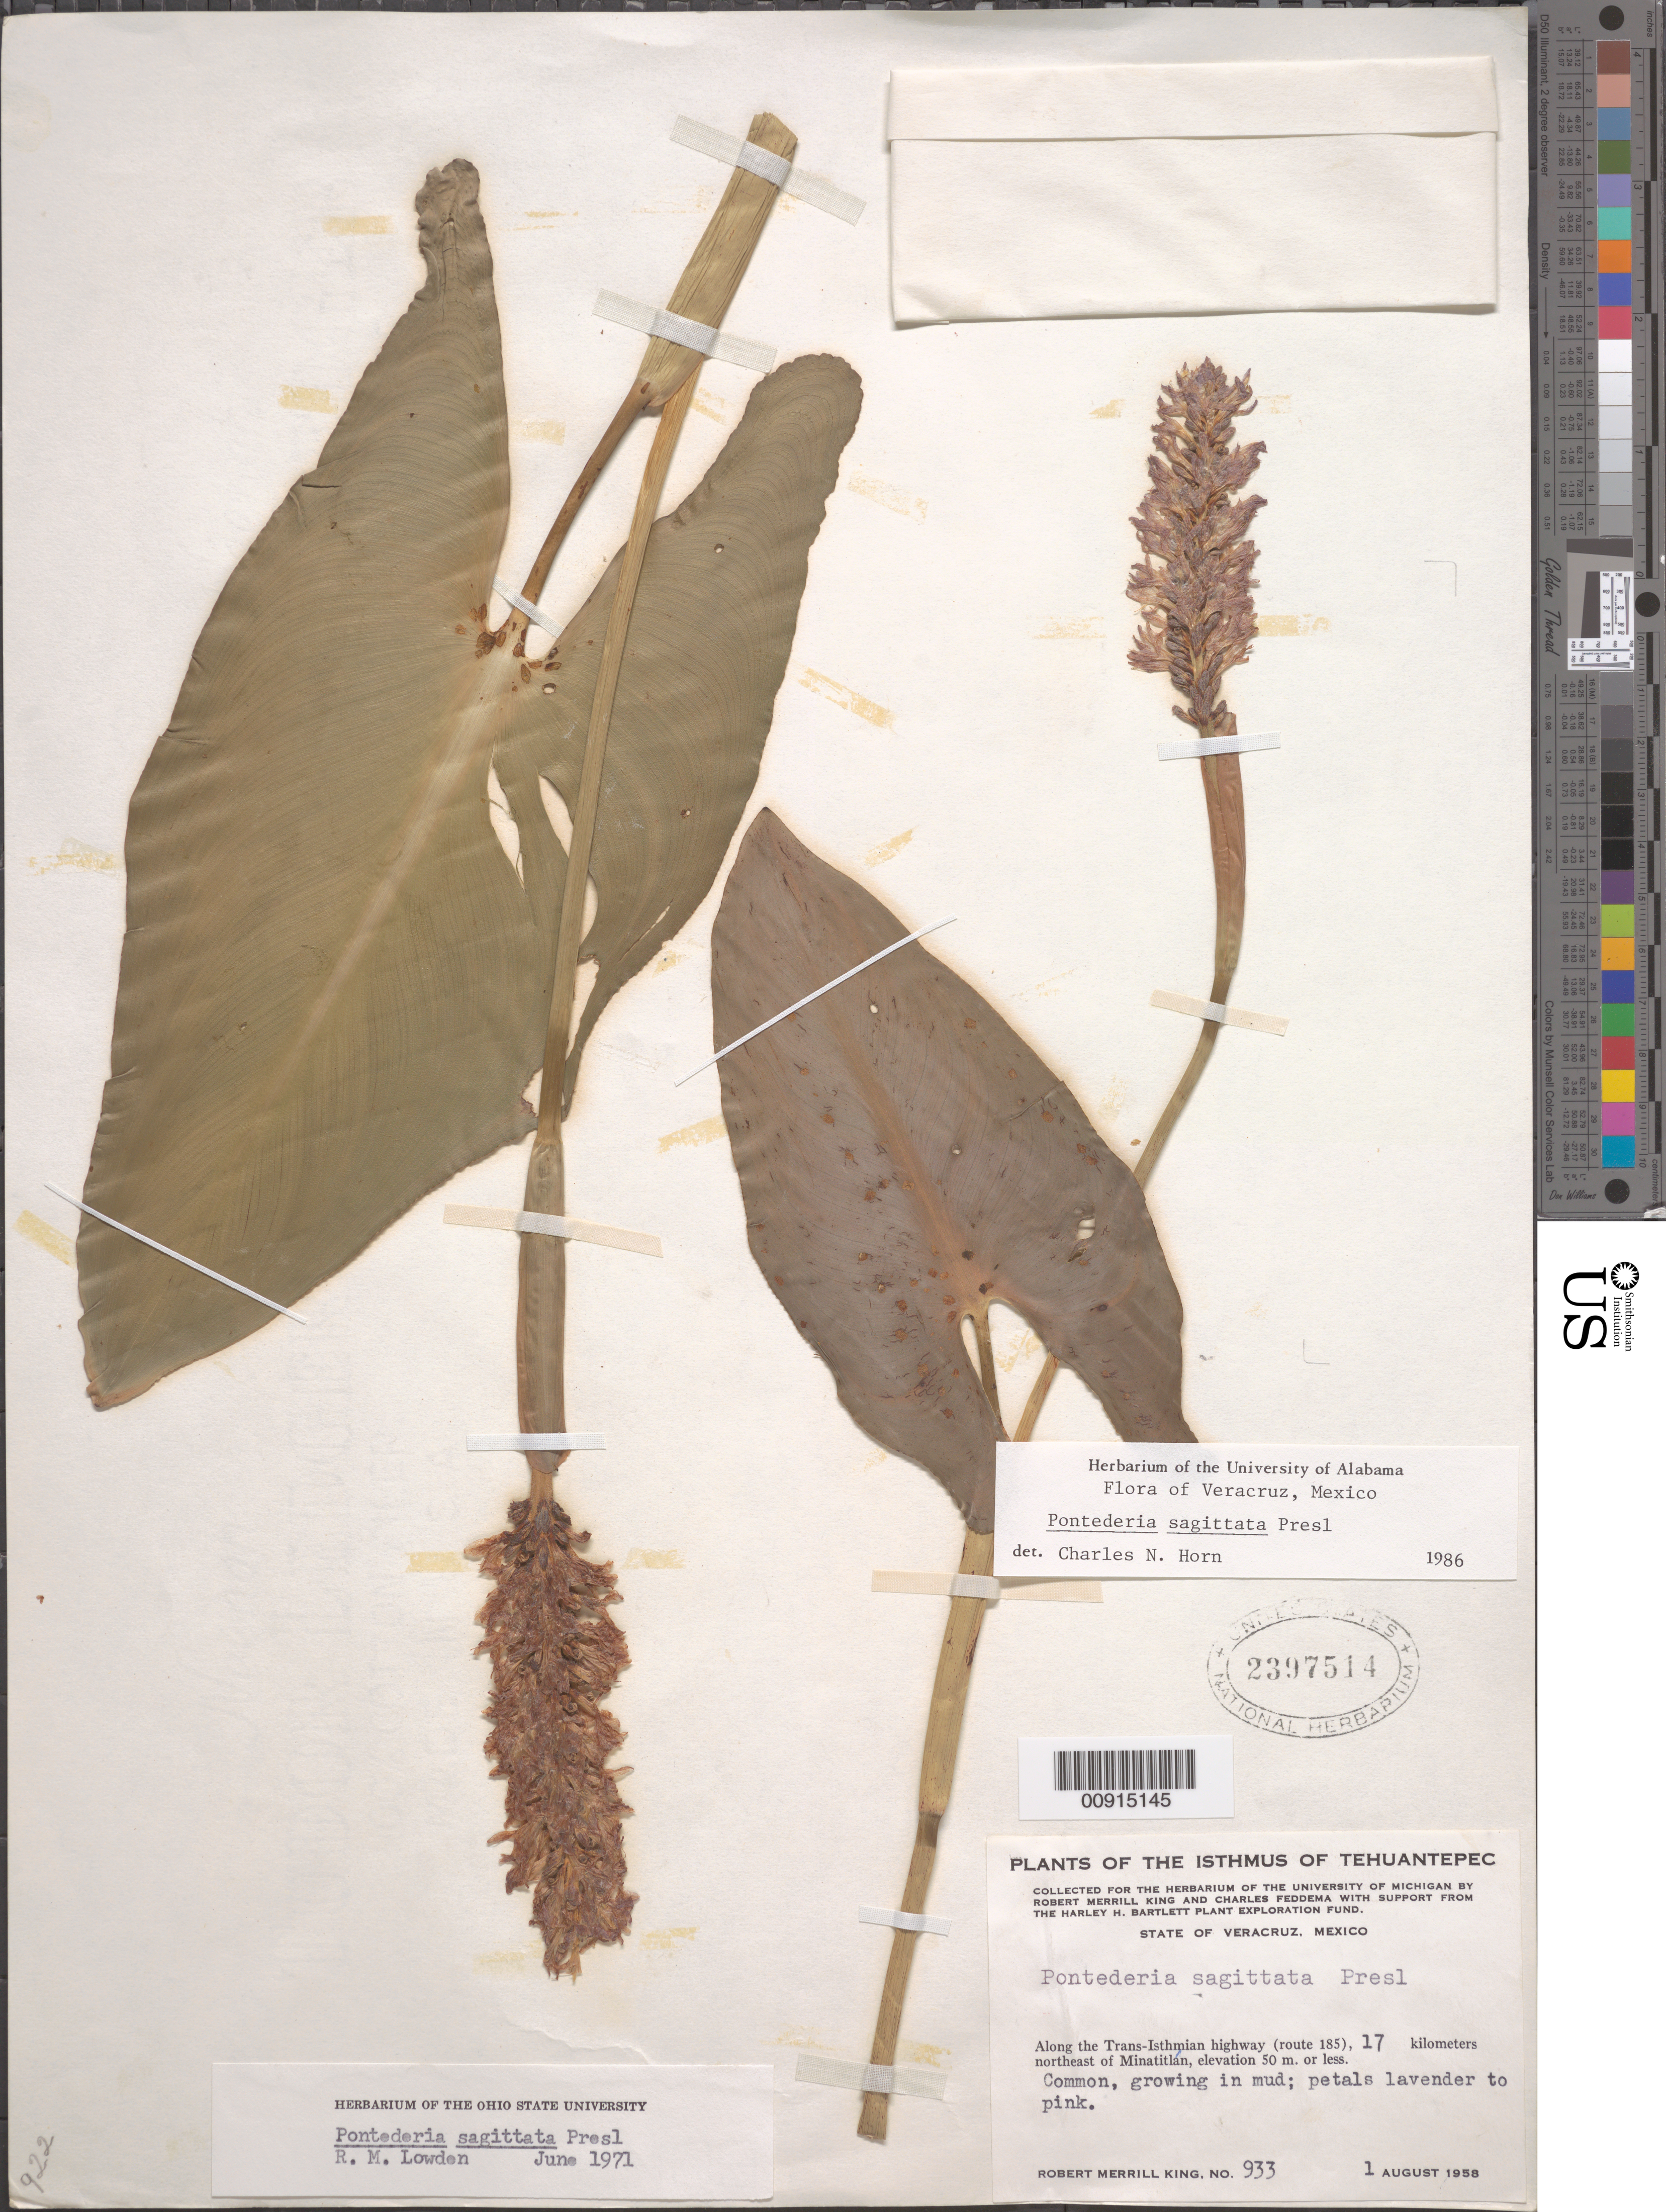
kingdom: Plantae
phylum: Tracheophyta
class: Liliopsida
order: Commelinales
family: Pontederiaceae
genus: Pontederia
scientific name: Pontederia sagittata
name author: C. Presl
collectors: R. M. King & C. Feddema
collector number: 933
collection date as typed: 01 Aug 1958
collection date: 1958-08-01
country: Mexico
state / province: Veracruz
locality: Along the Trans-Isthmian highway (route 185), 17 kilometers northeast of Minatitlán, State of Veracruz.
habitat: Growing in mud.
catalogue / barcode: US 2397514